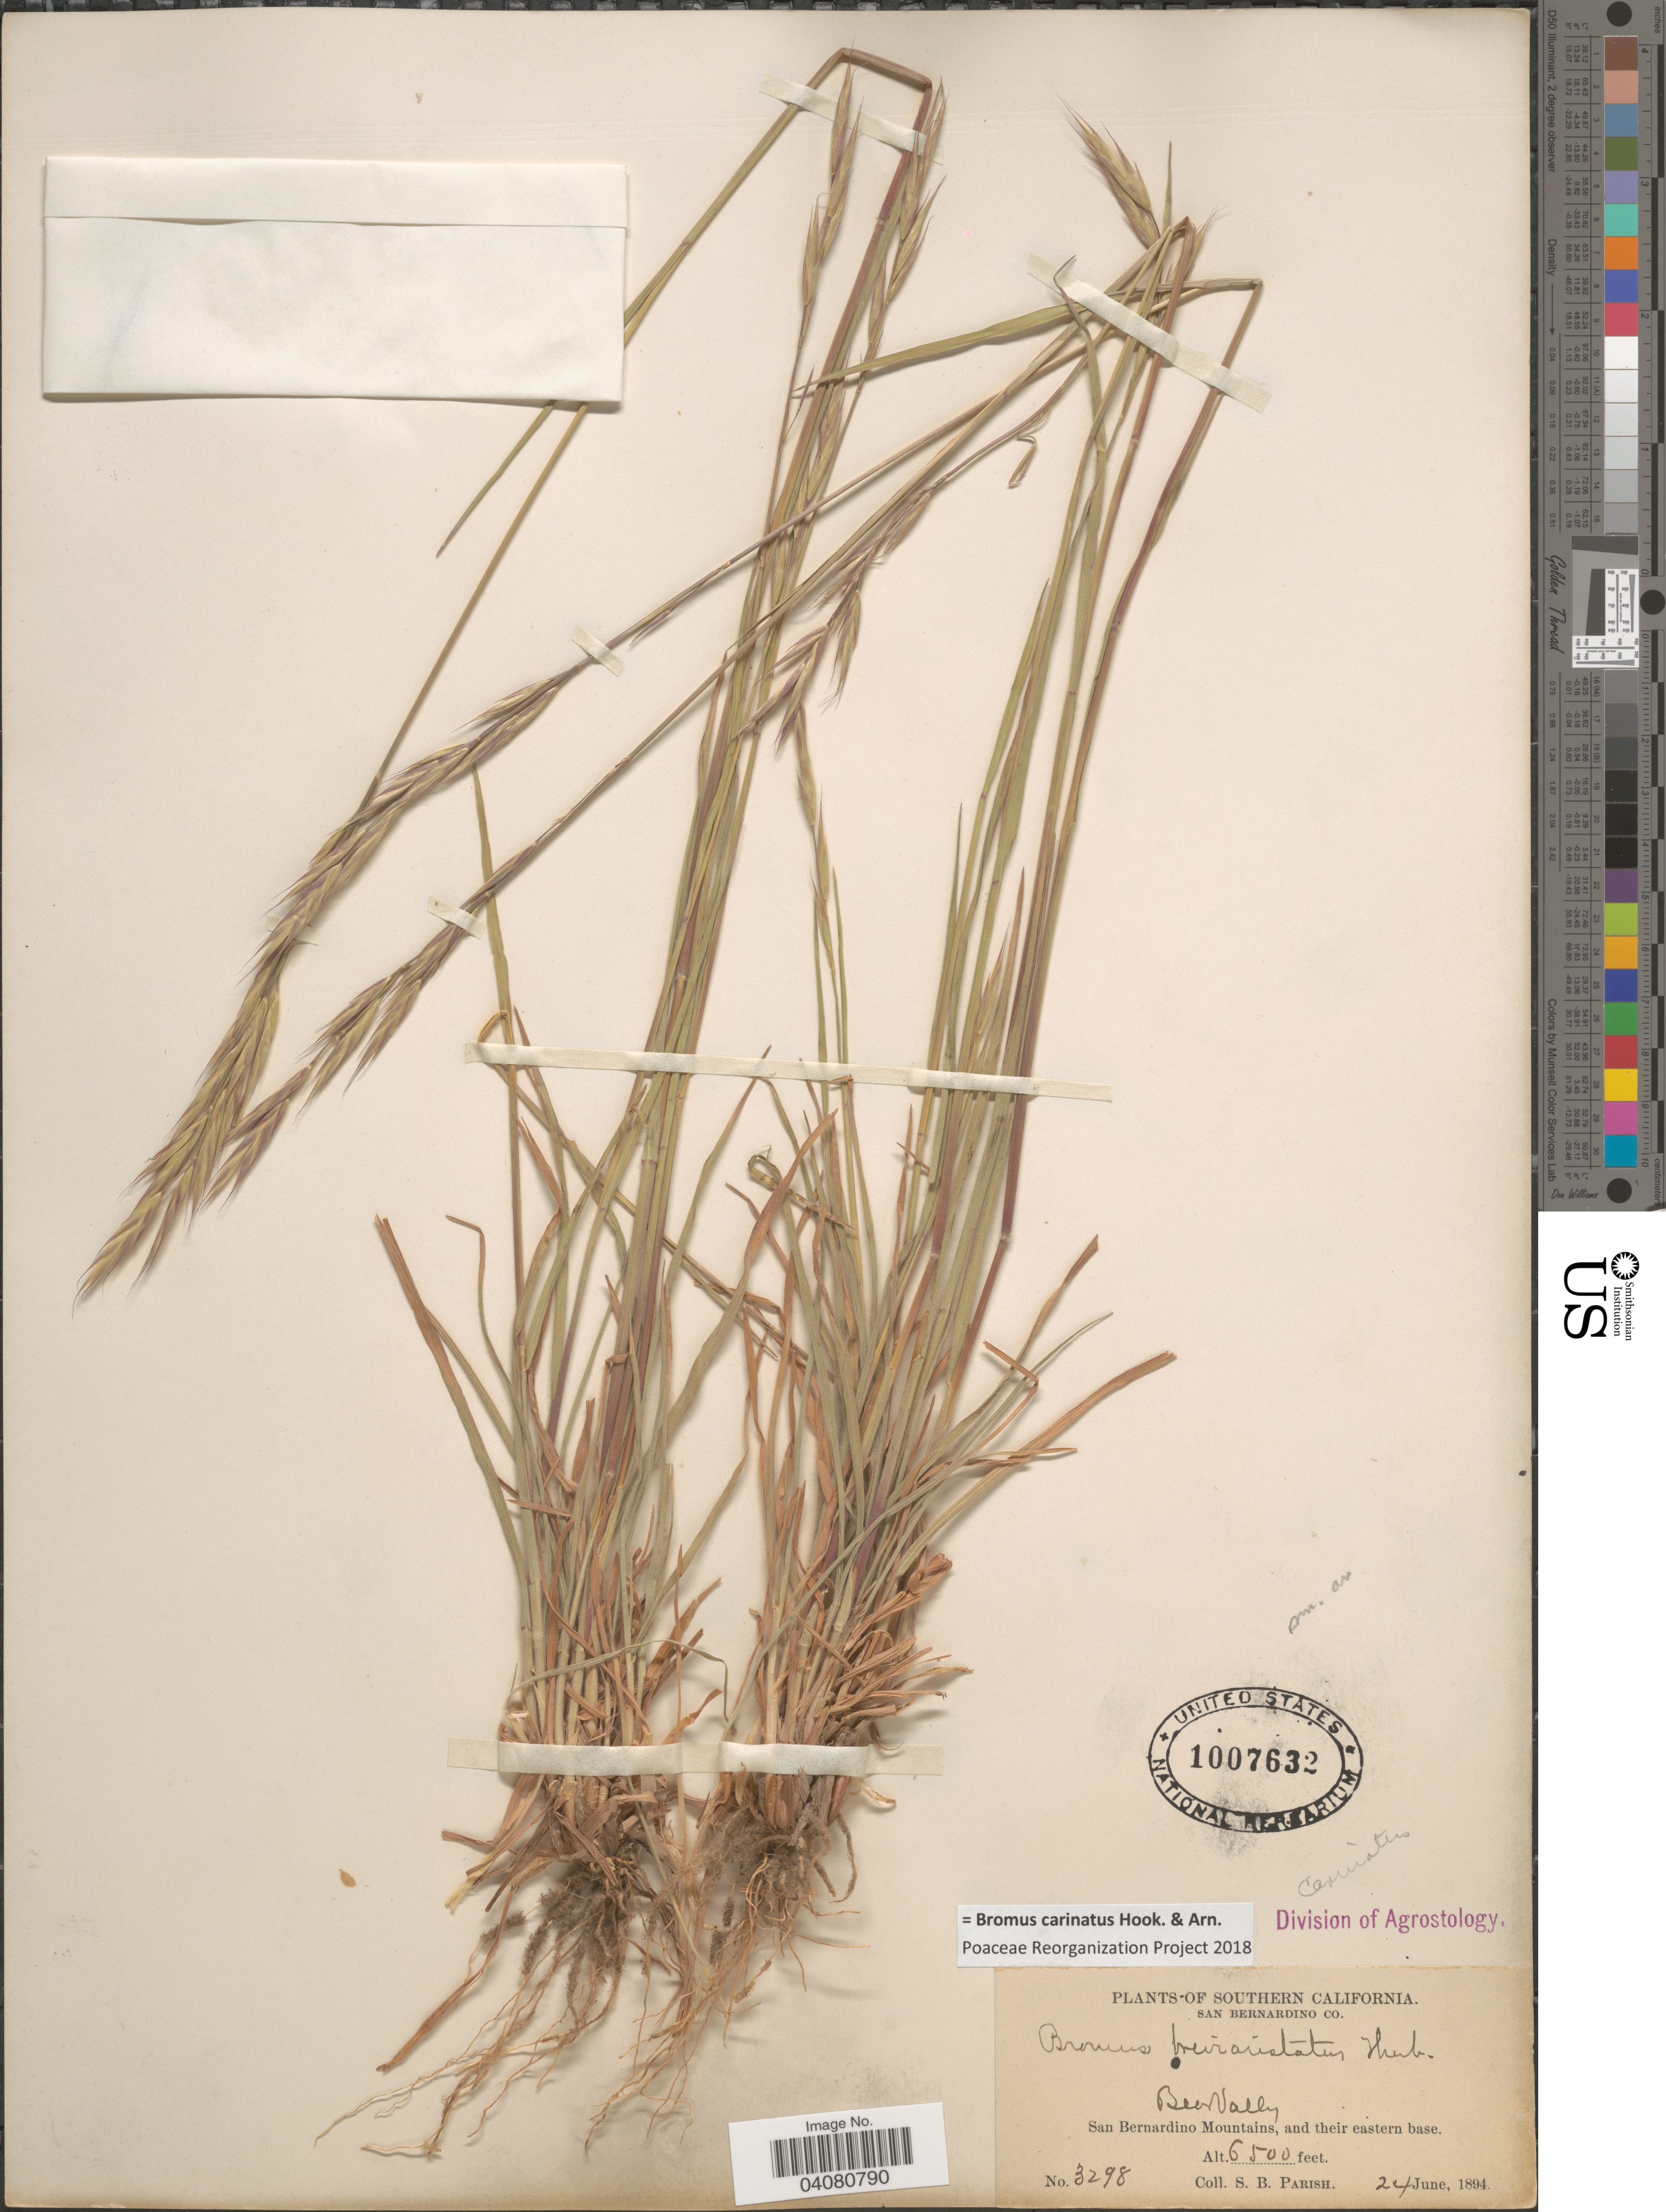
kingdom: Plantae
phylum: Tracheophyta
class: Liliopsida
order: Poales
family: Poaceae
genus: Bromus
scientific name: Bromus carinatus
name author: Hook. & Arn.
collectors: S. B. Parish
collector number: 3298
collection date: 1894-06-24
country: United States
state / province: California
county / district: San Bernardino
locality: Southern California. San Bernardino Co. Bear Valley. San Bernardino Mountains, and their eastern base.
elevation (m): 1981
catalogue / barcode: US 1007632